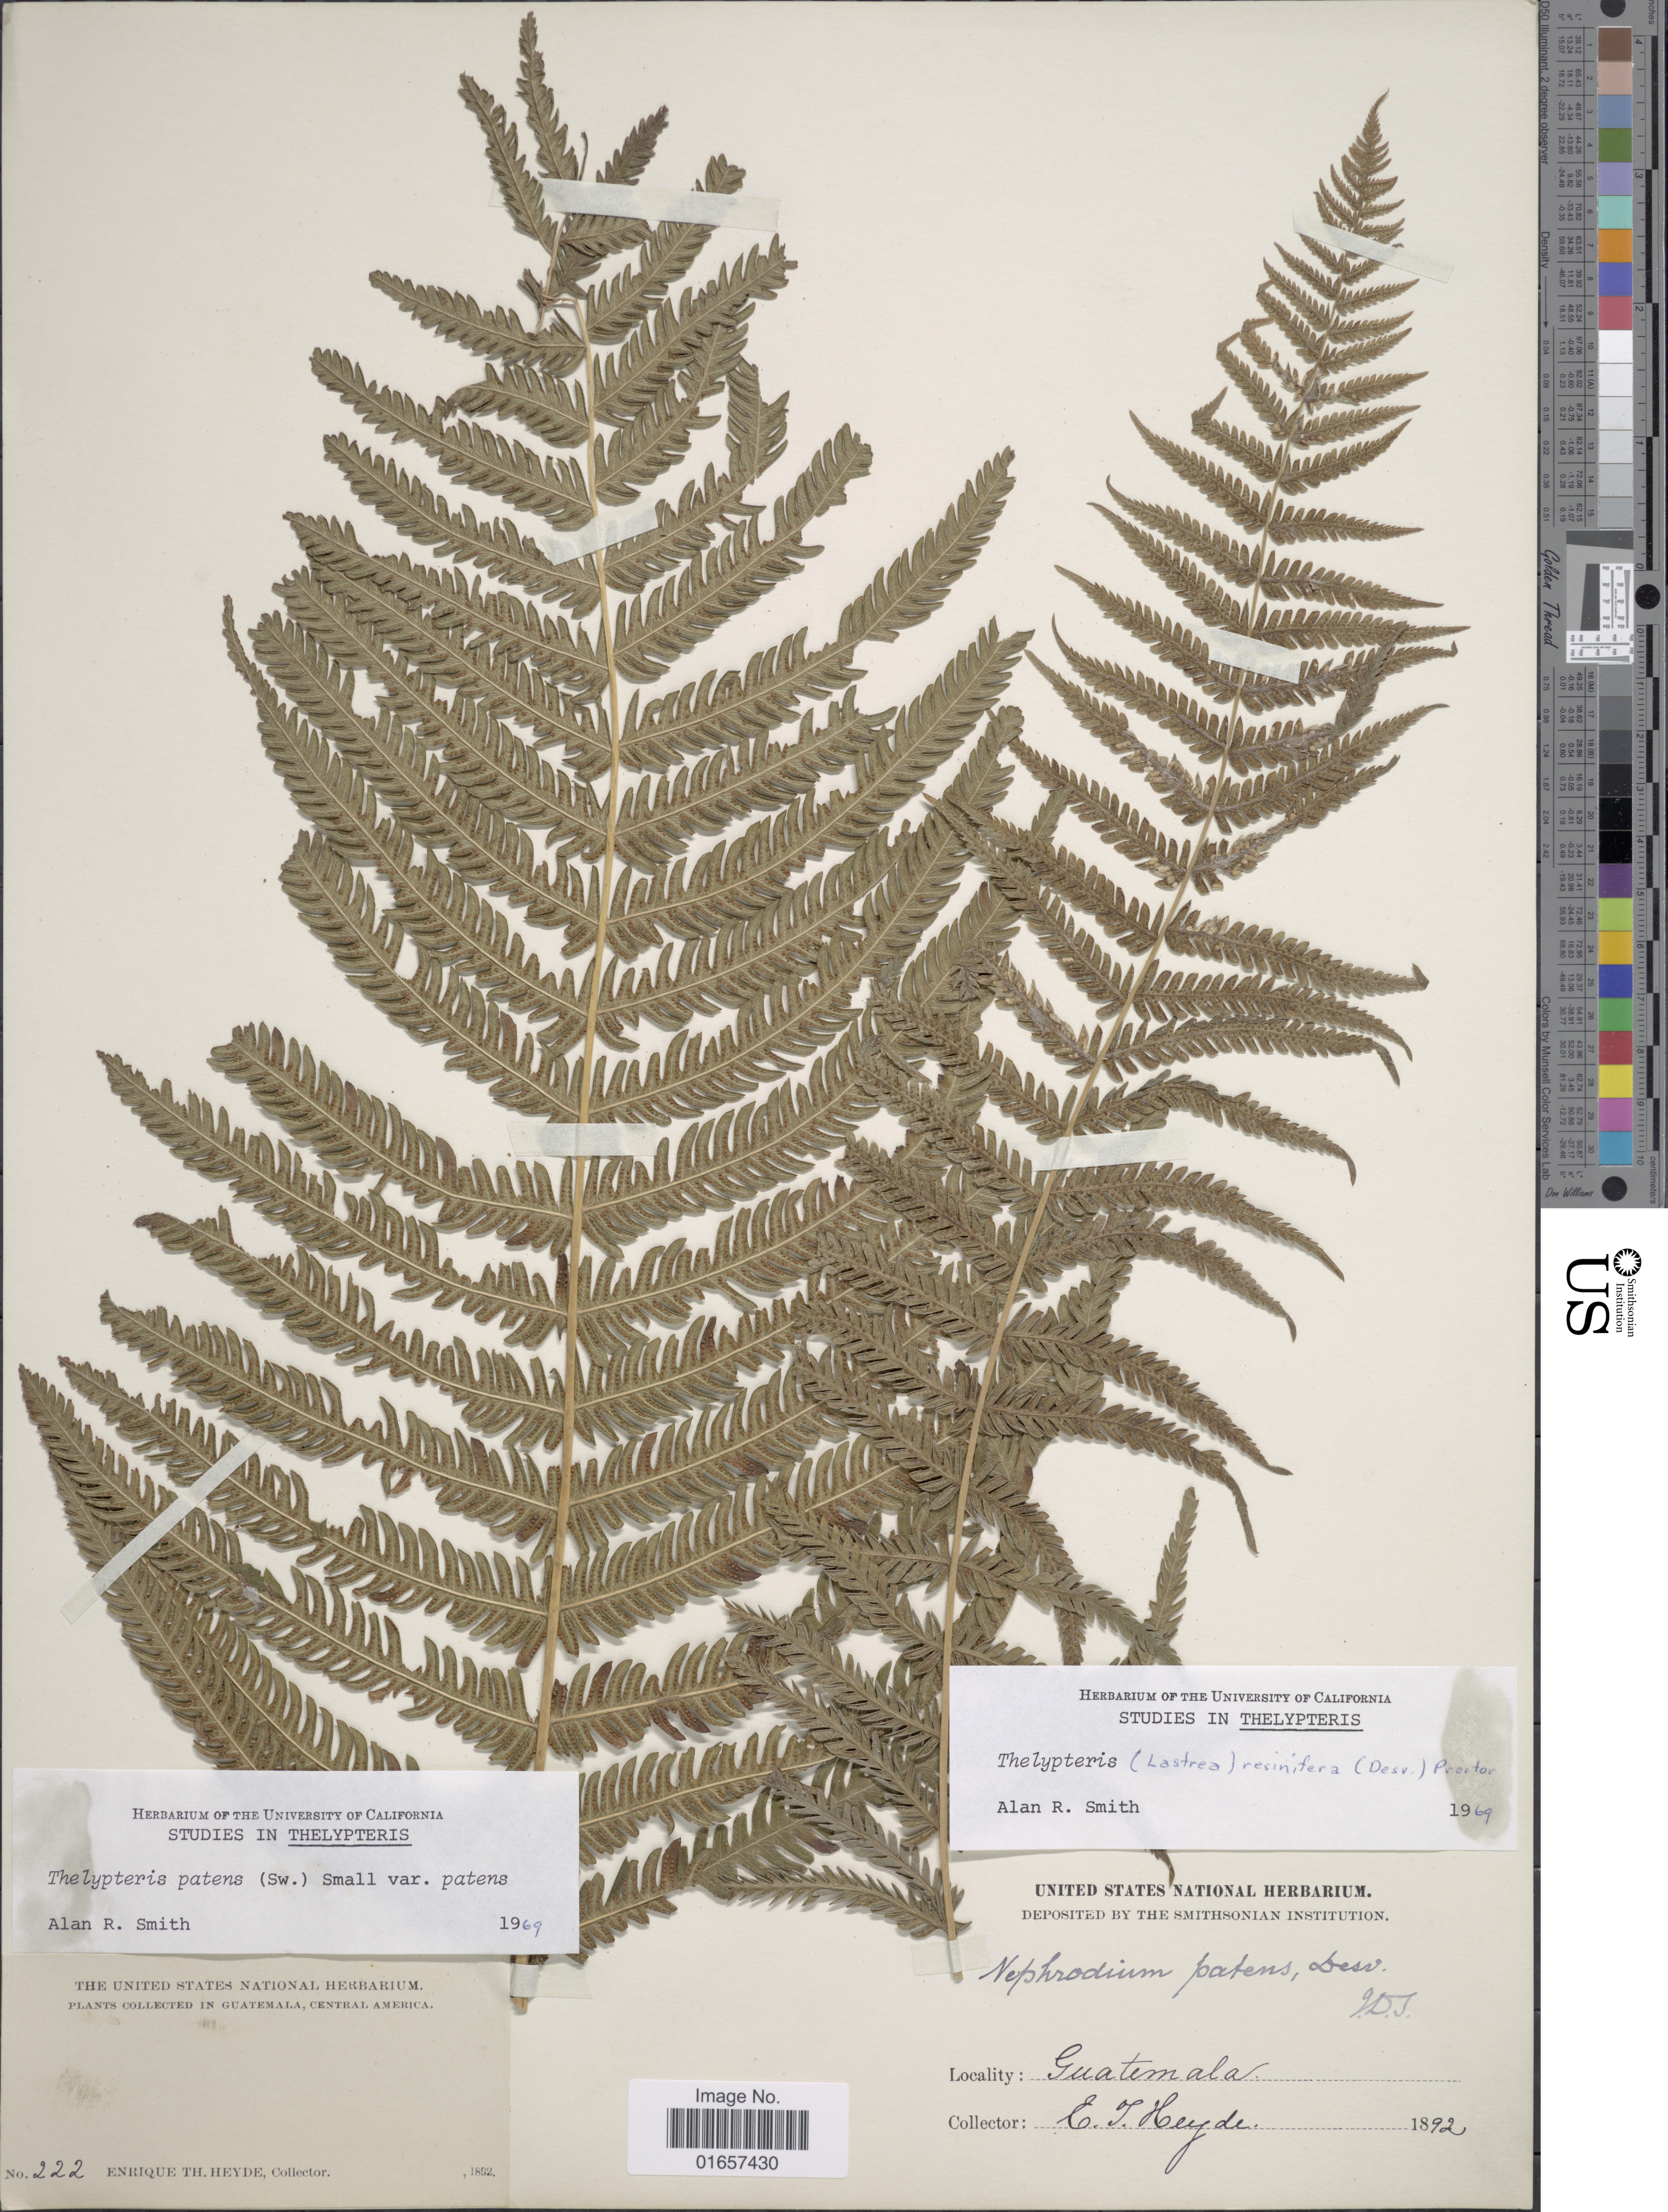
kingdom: Plantae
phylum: Tracheophyta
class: Polypodiopsida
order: Polypodiales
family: Thelypteridaceae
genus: Christella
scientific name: Christella patens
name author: (Sw.) Holttum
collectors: E. T. Heyde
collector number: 222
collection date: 1892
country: Guatemala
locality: Guatemala. Central America.